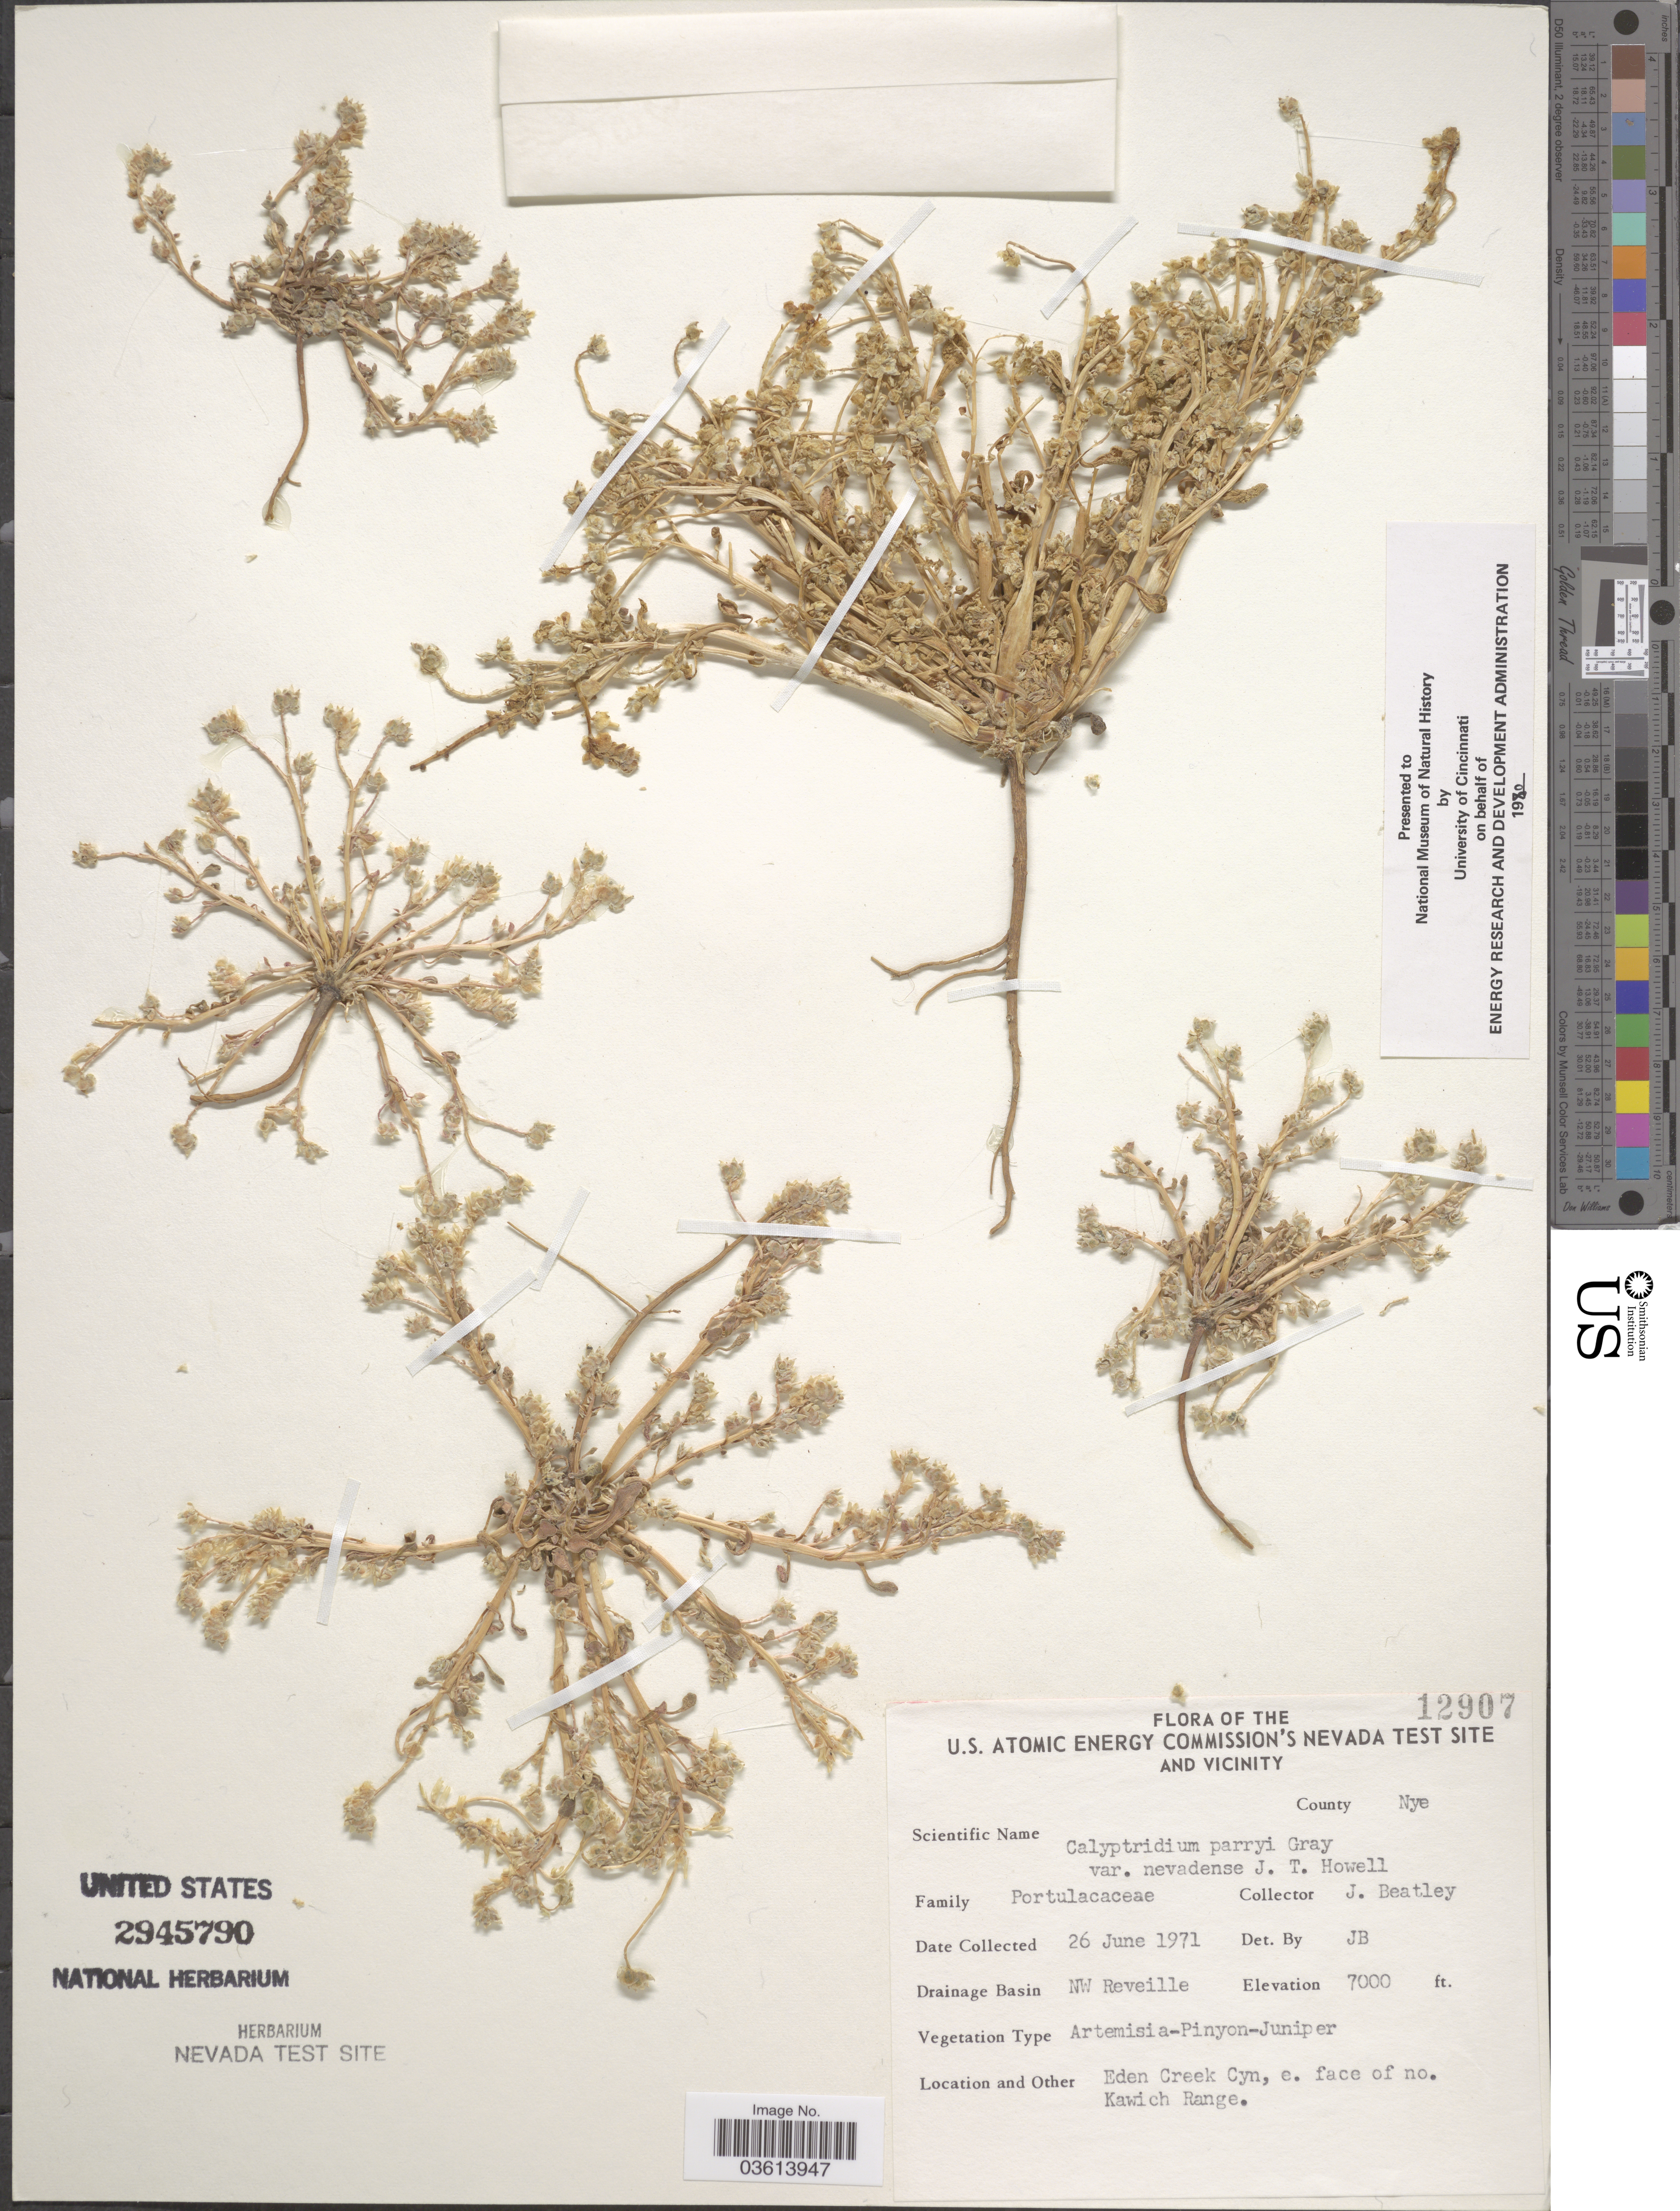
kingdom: Plantae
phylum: Tracheophyta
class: Magnoliopsida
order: Caryophyllales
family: Montiaceae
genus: Calyptridium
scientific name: Calyptridium parryi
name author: A. Gray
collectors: J. C. Beatley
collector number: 12907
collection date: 1971-06-26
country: United States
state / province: Nevada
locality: U.S. Atomic Energy Commission's Nevada Test Site and vicinity. County Nye. Drainage Basin NW Reveille. Eden Creek Cyn, e. face of no. Kawich Range.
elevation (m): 2134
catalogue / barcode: US 2945790